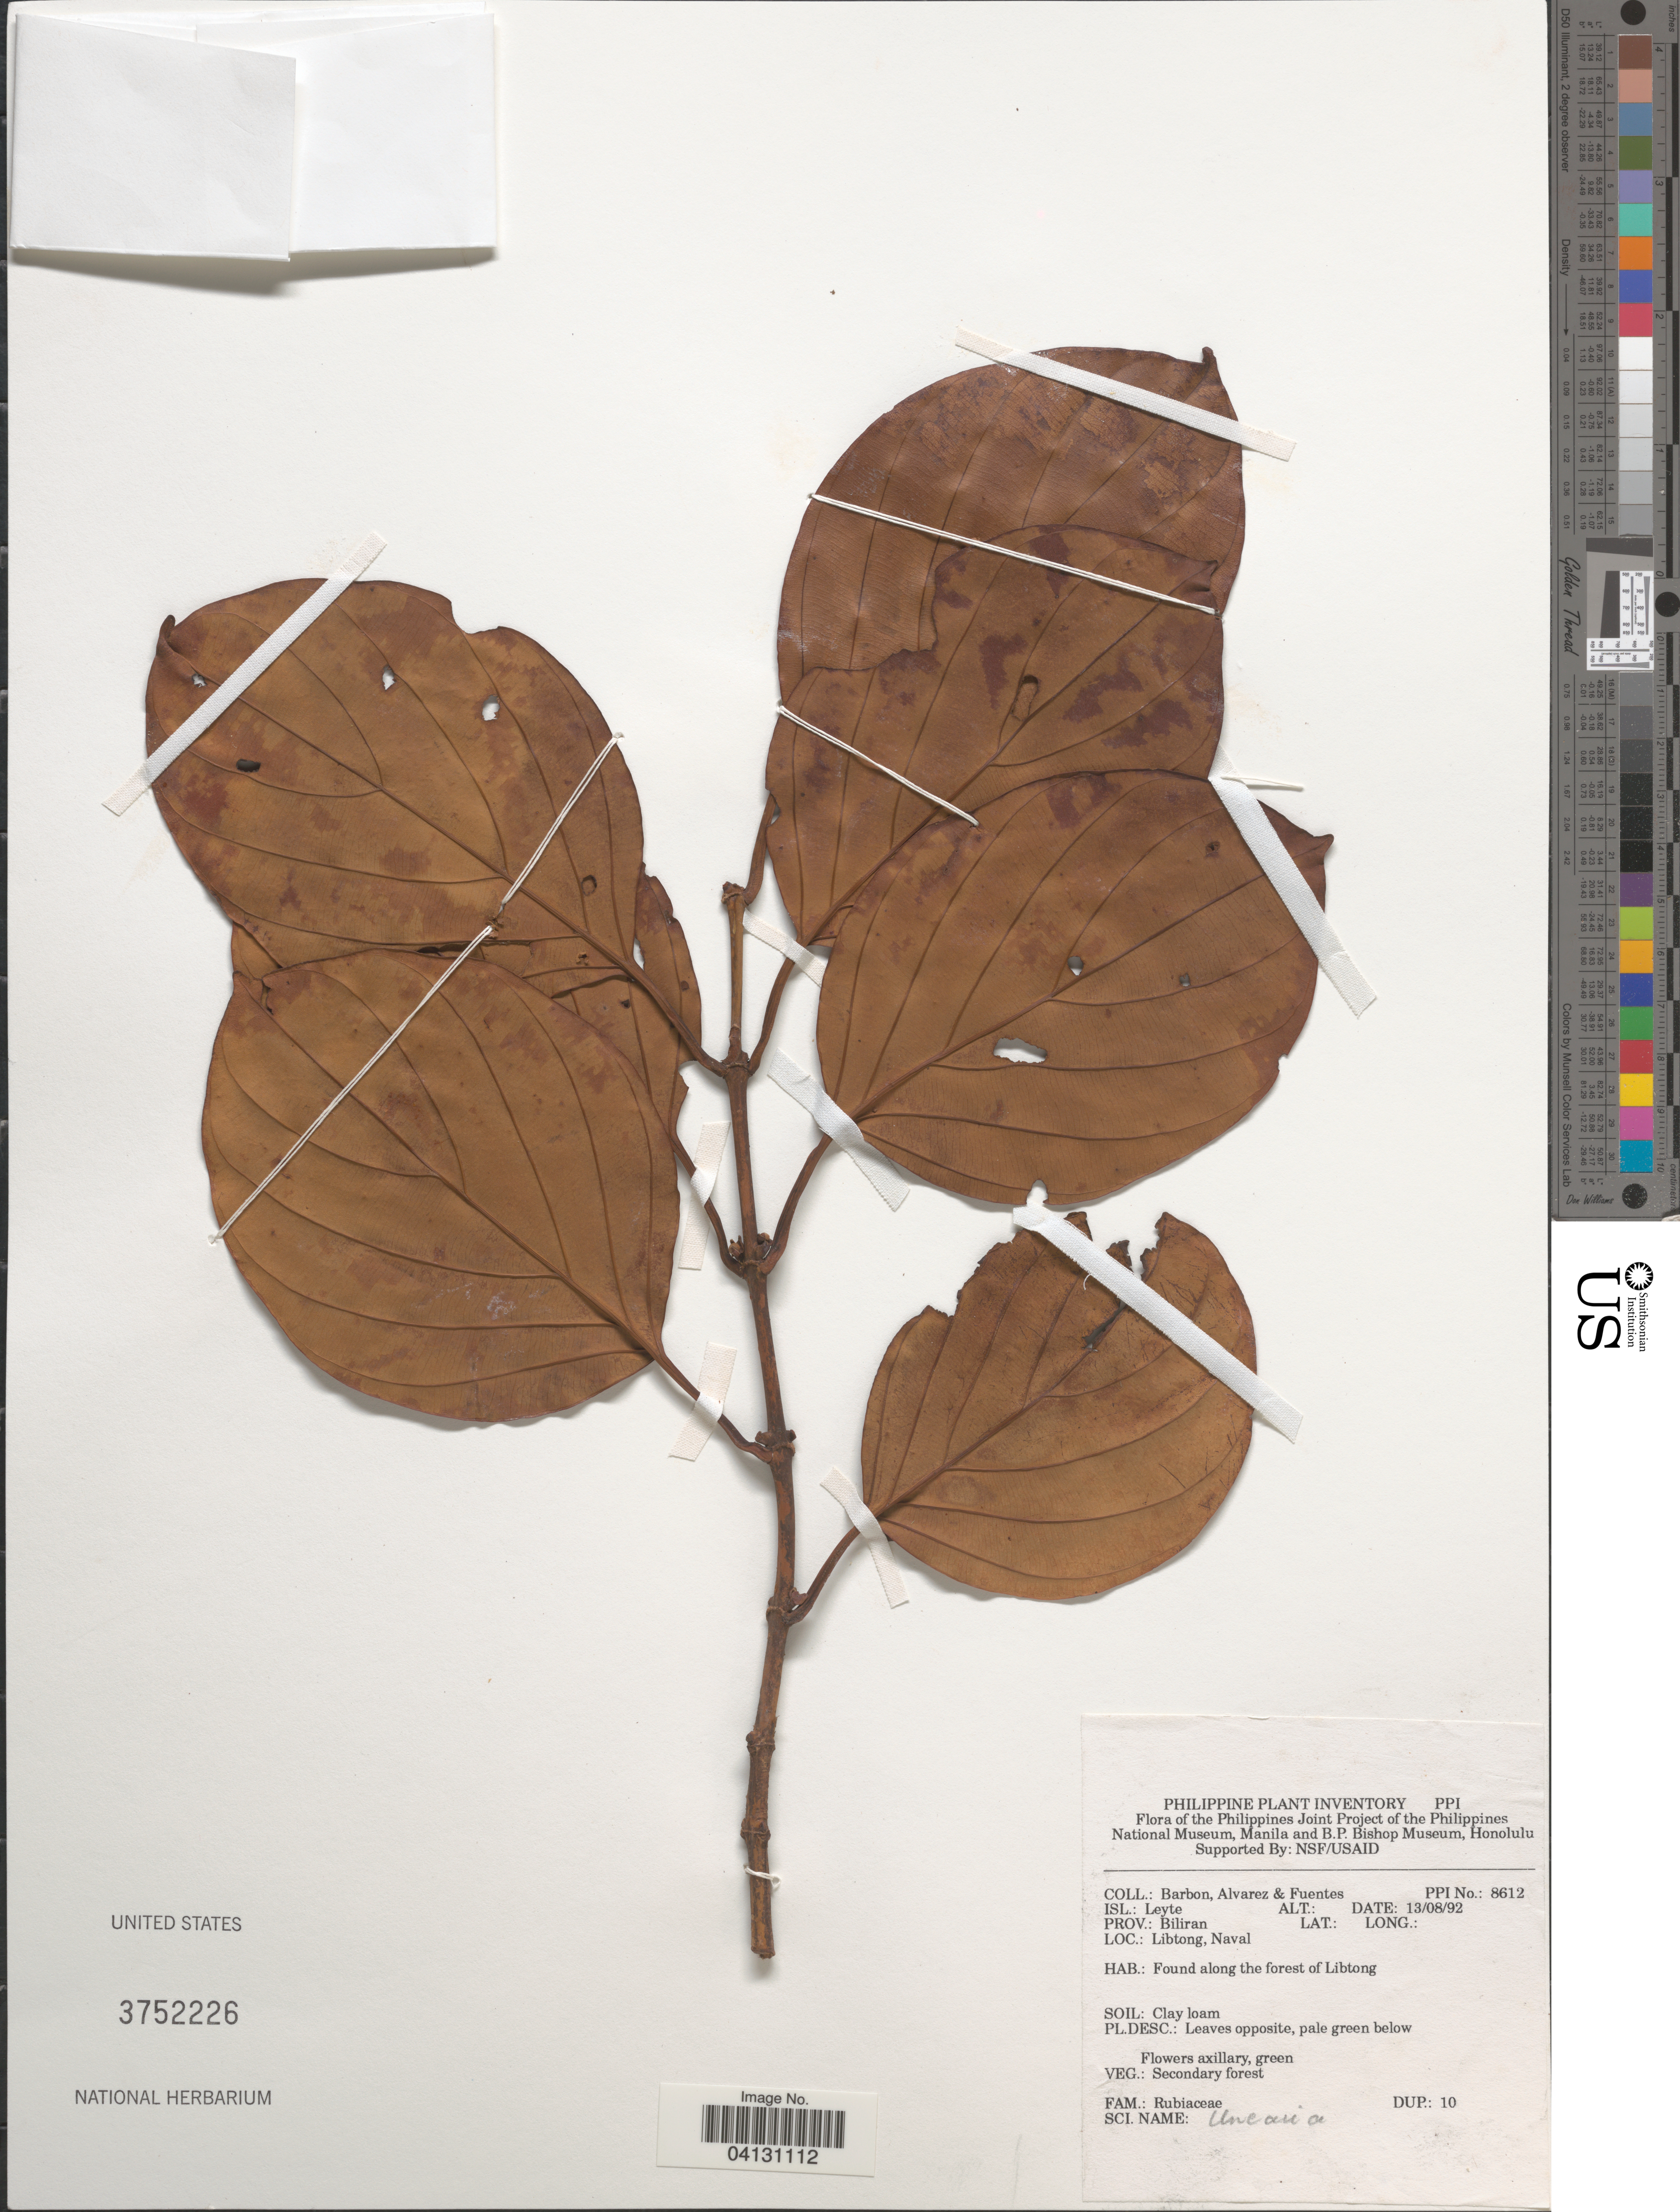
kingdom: Plantae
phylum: Tracheophyta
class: Magnoliopsida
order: Gentianales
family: Rubiaceae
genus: Uncaria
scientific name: Uncaria sp.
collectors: Barbon, -- Alvarez & -. Fuentes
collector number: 8612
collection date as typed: Transcribed d/m/y: 13/8/92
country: Philippines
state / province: Eastern Visayas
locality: The Philippines Joint Project of the Philippines National Museum, Manila and B.P. Bishop Museum, Honolulu. Isl.: Leyte. Prov.: Biliran. Libtong, Naval. Along the forest of Libtong.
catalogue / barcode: US 3752226